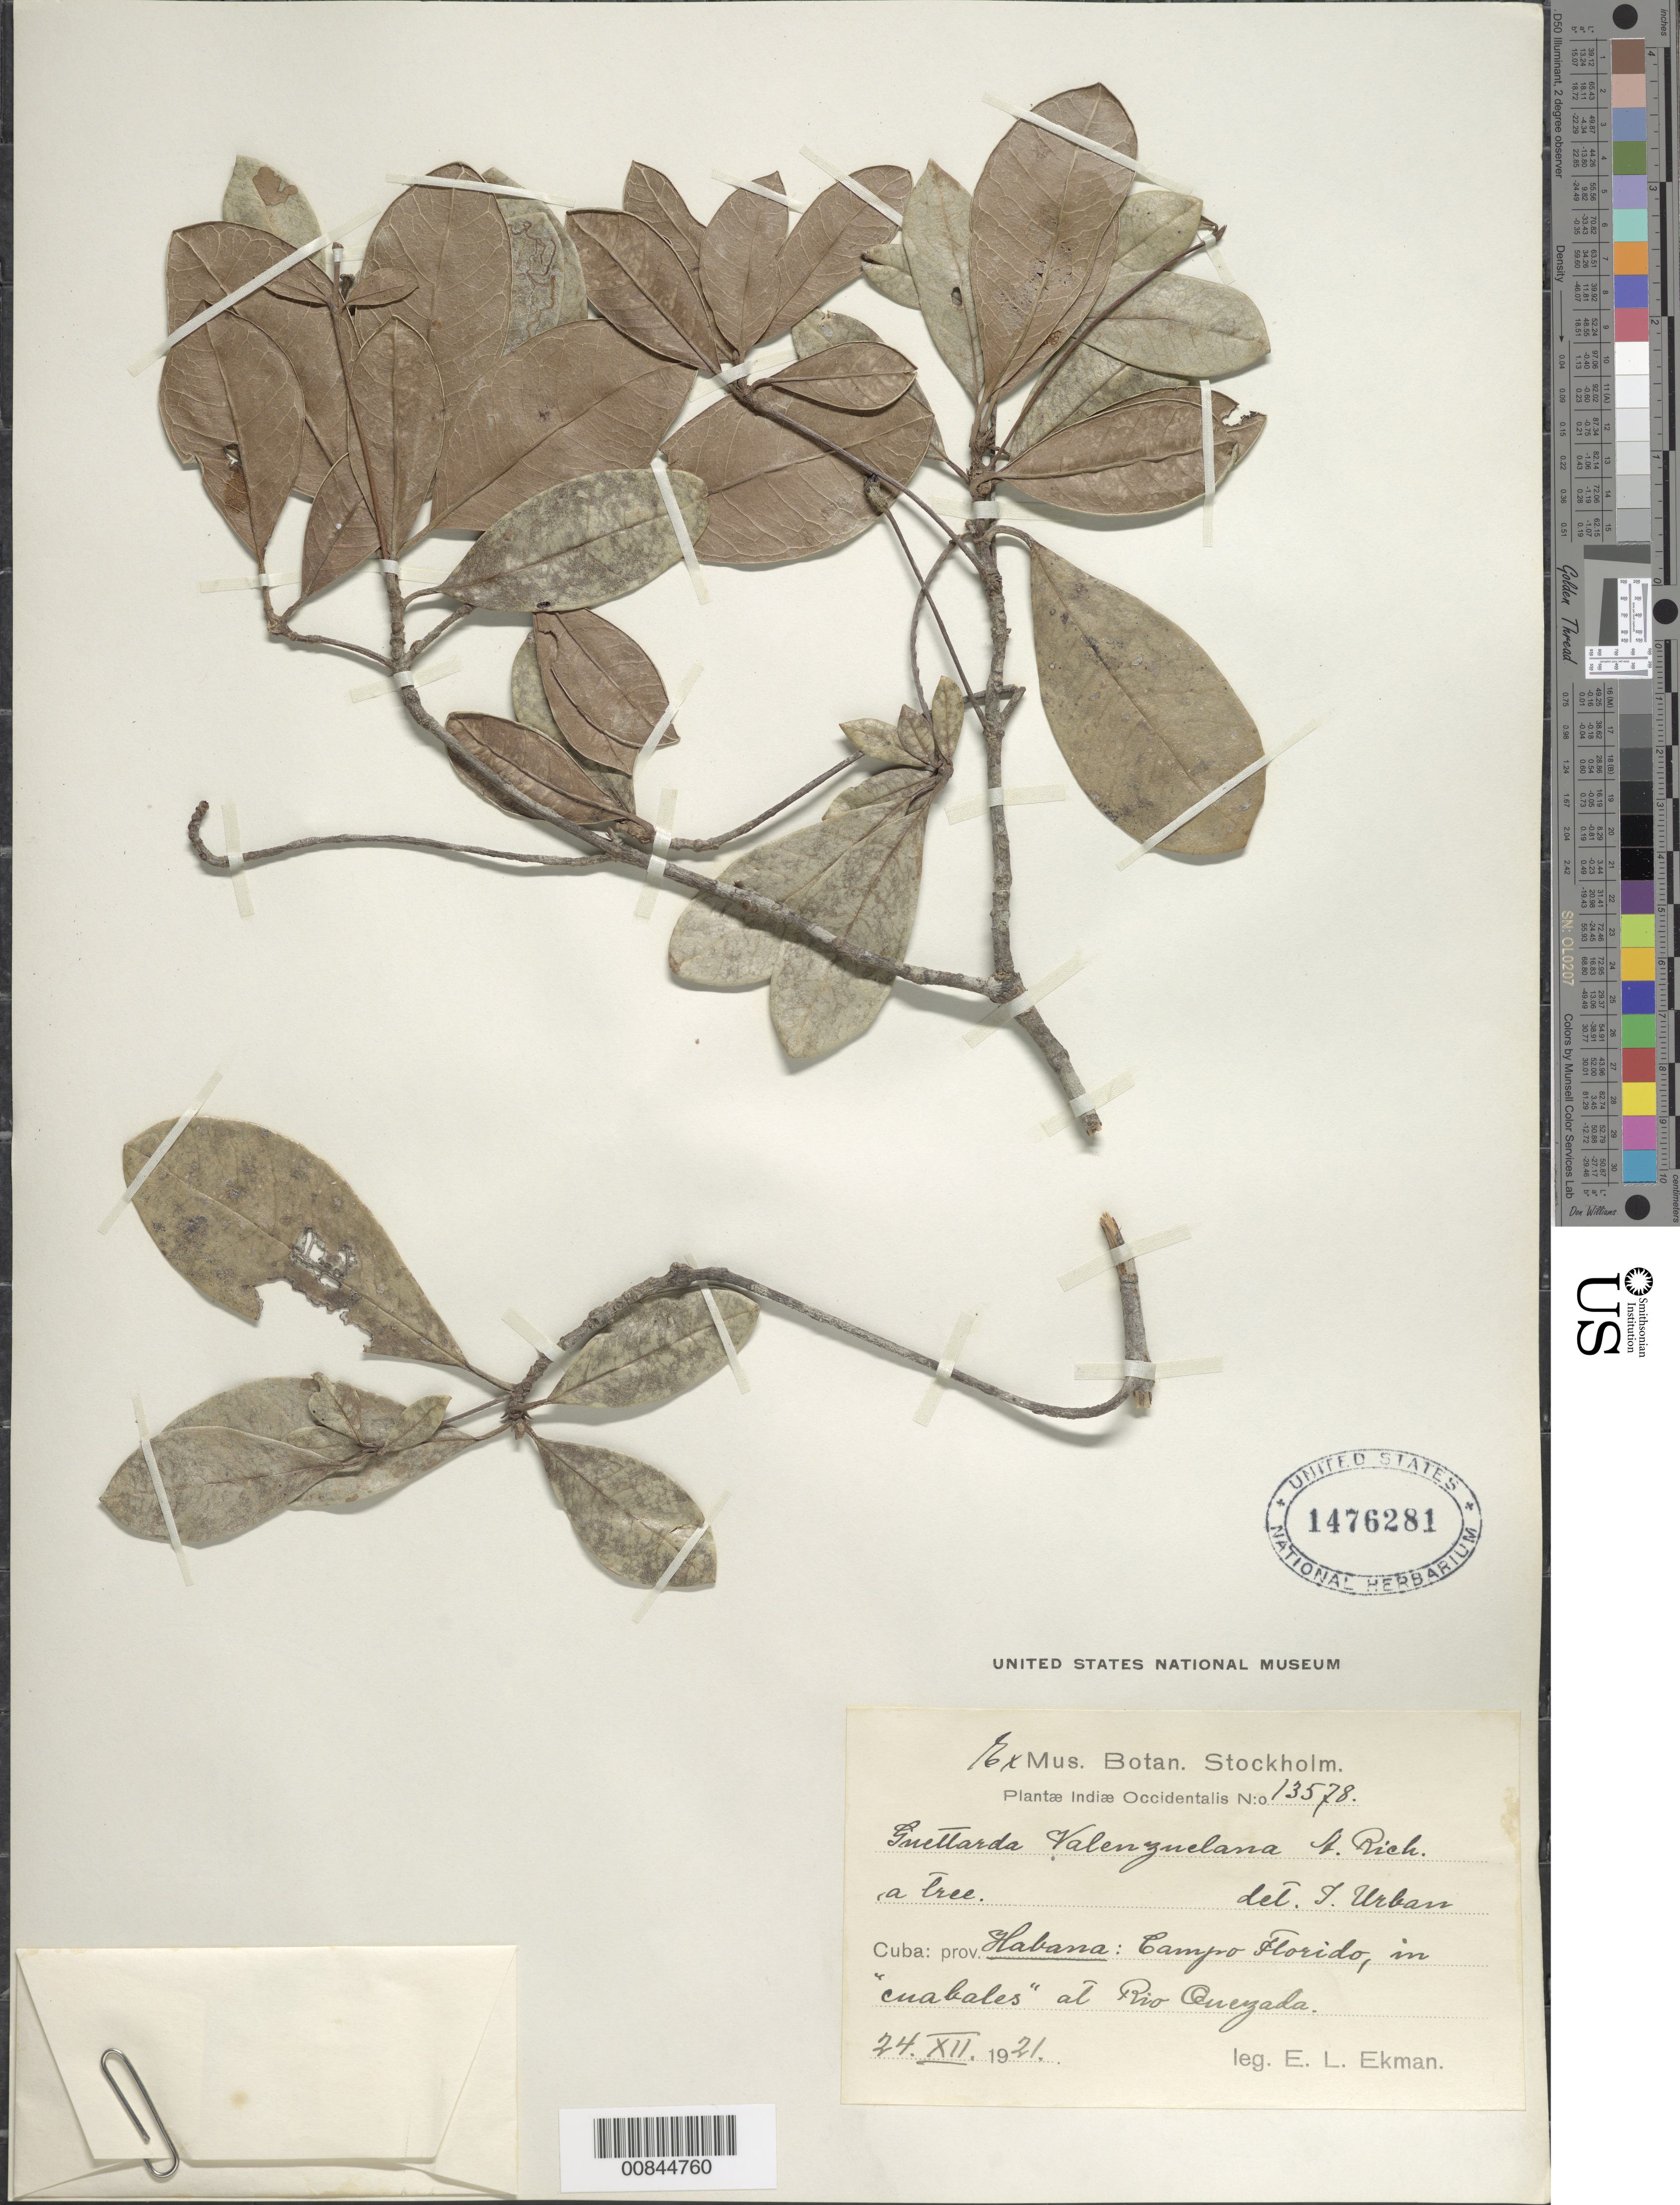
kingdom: Plantae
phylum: Tracheophyta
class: Magnoliopsida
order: Gentianales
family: Rubiaceae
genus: Guettarda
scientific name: Guettarda valenzuelana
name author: A. Rich.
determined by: Urban, Ignatz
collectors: E. L. Ekman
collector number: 13578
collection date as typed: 24 Dec 1921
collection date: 1921-12-24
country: Cuba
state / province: La Habana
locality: Campo Florido, at Rio Quezada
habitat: In cuabales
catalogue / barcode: US 1476281